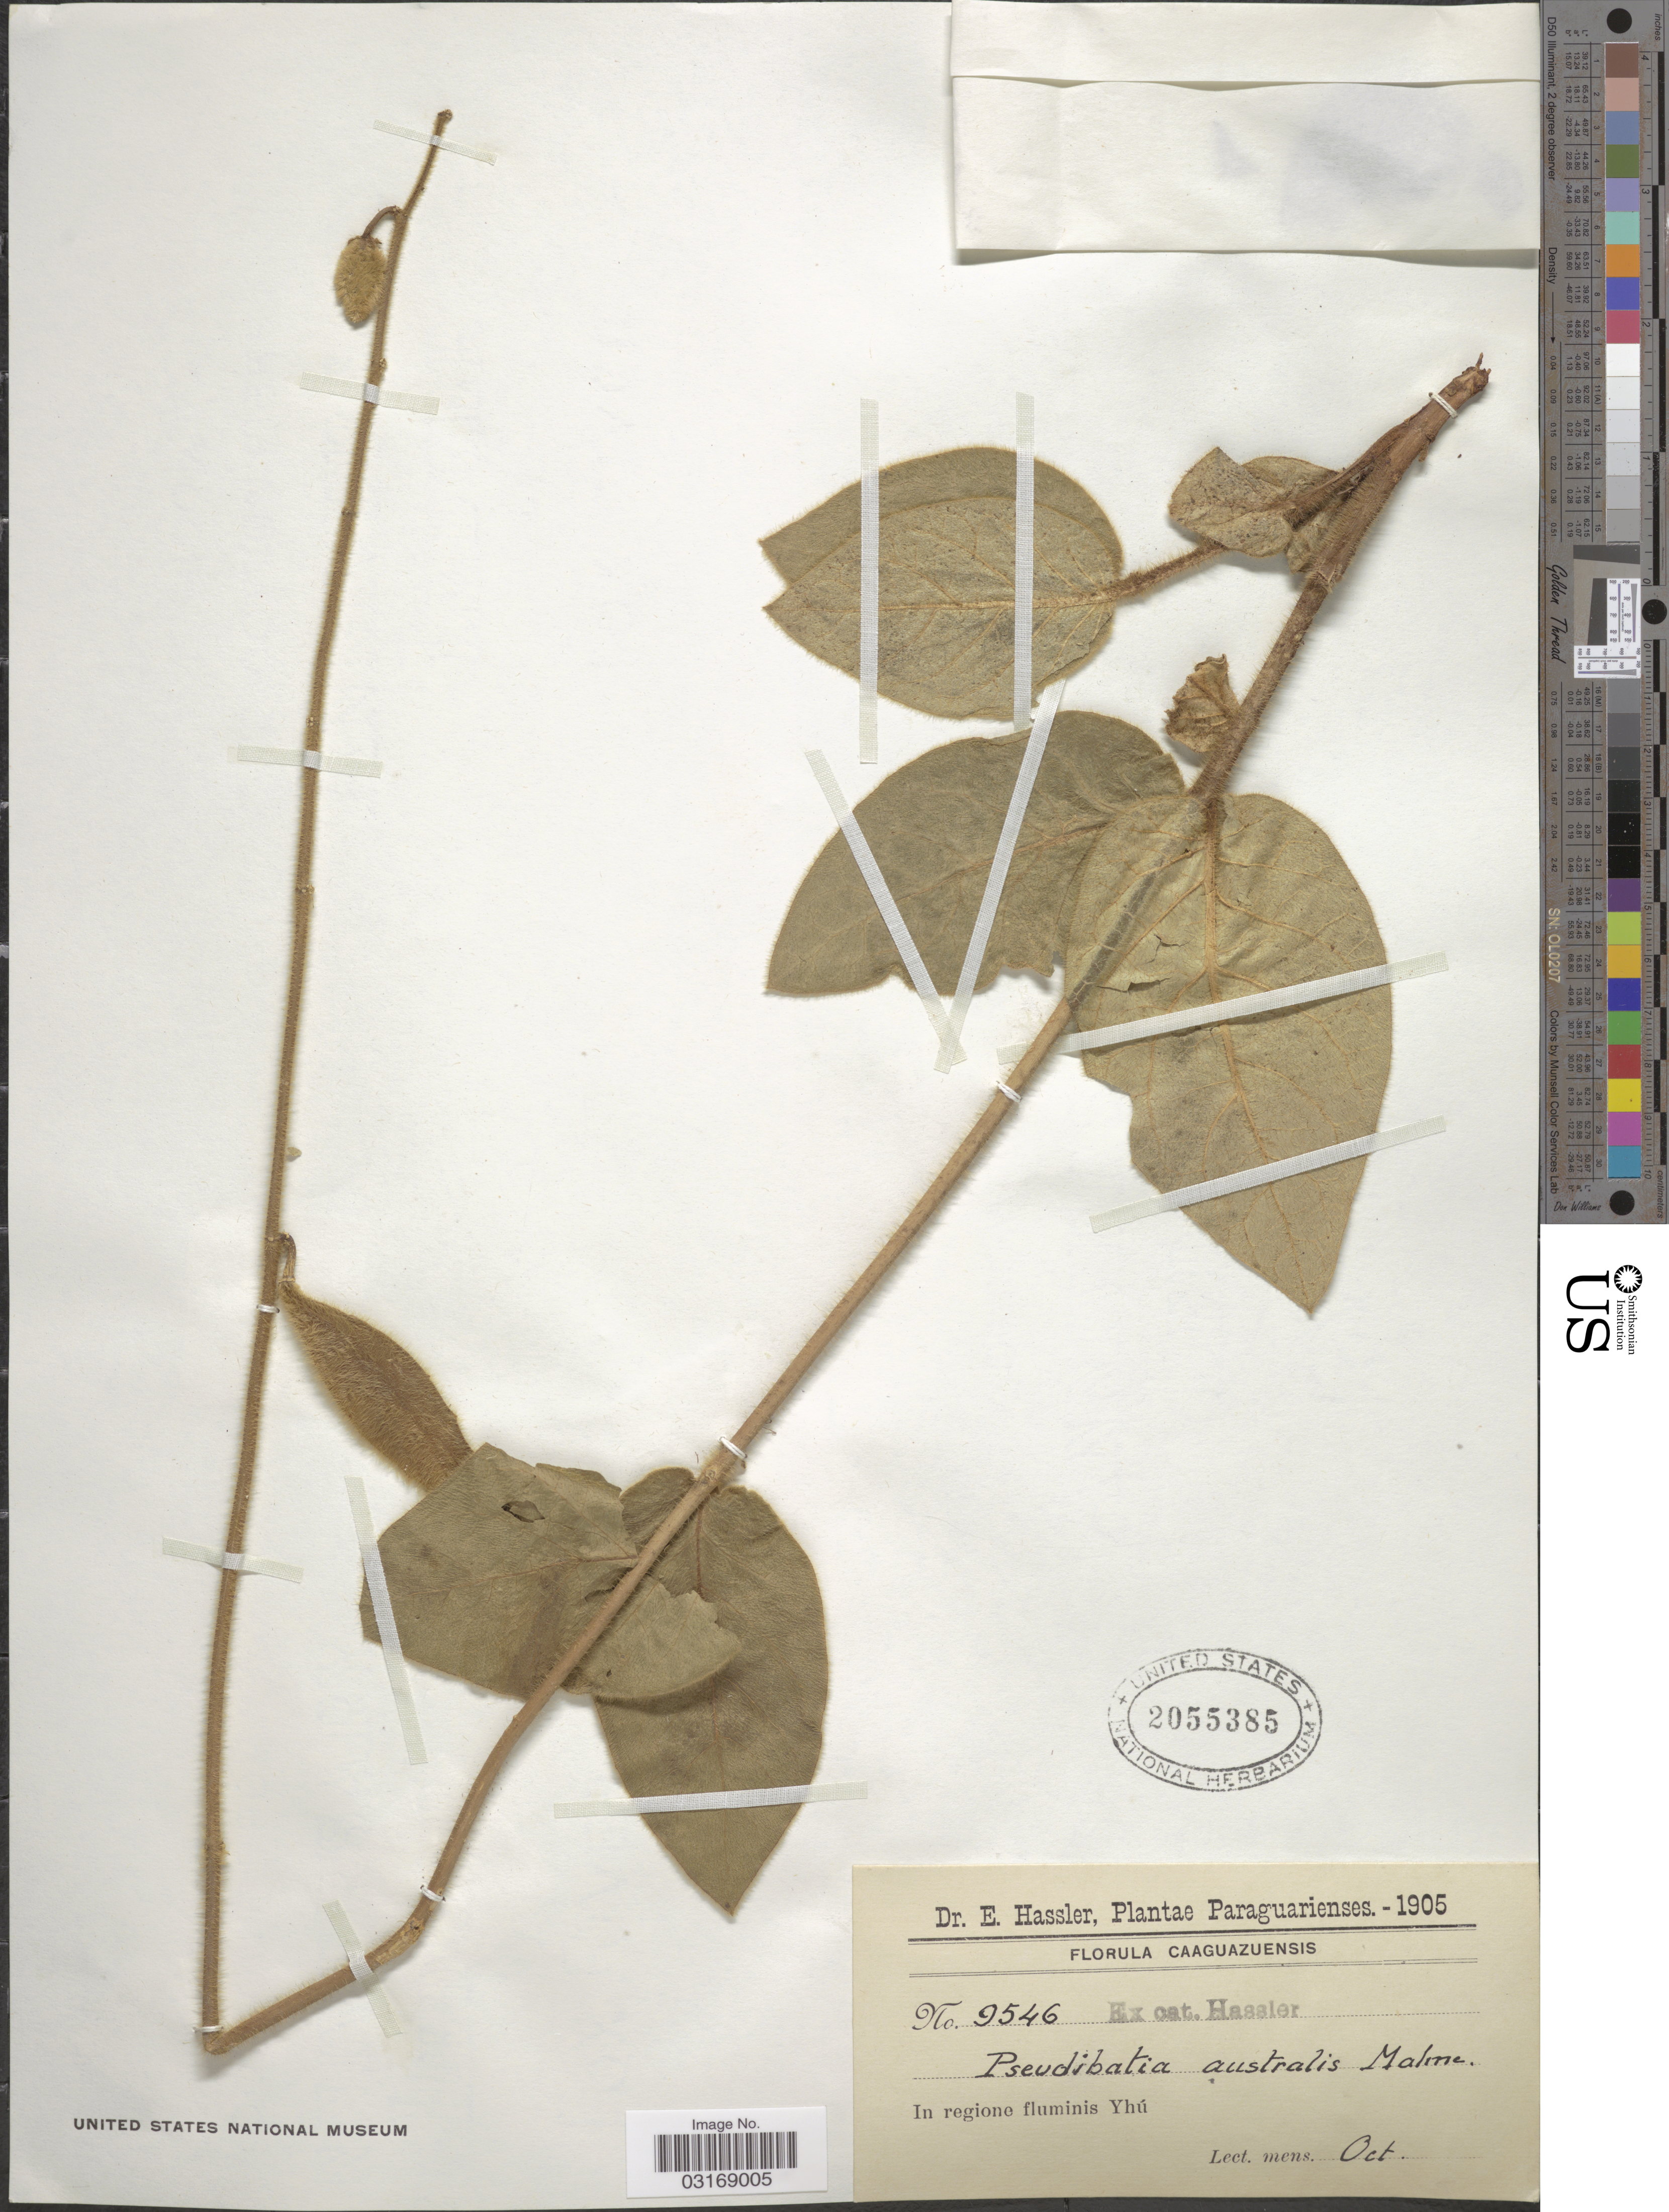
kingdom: Plantae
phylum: Tracheophyta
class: Magnoliopsida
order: Gentianales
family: Apocynaceae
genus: Pseudibatia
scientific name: Pseudibatia australis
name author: Malme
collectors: E. Hassler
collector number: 9546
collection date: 1905-10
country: Paraguay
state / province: Caaguazu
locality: Caaguazuensis. In regione fluminis Yhú.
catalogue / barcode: US 2055385